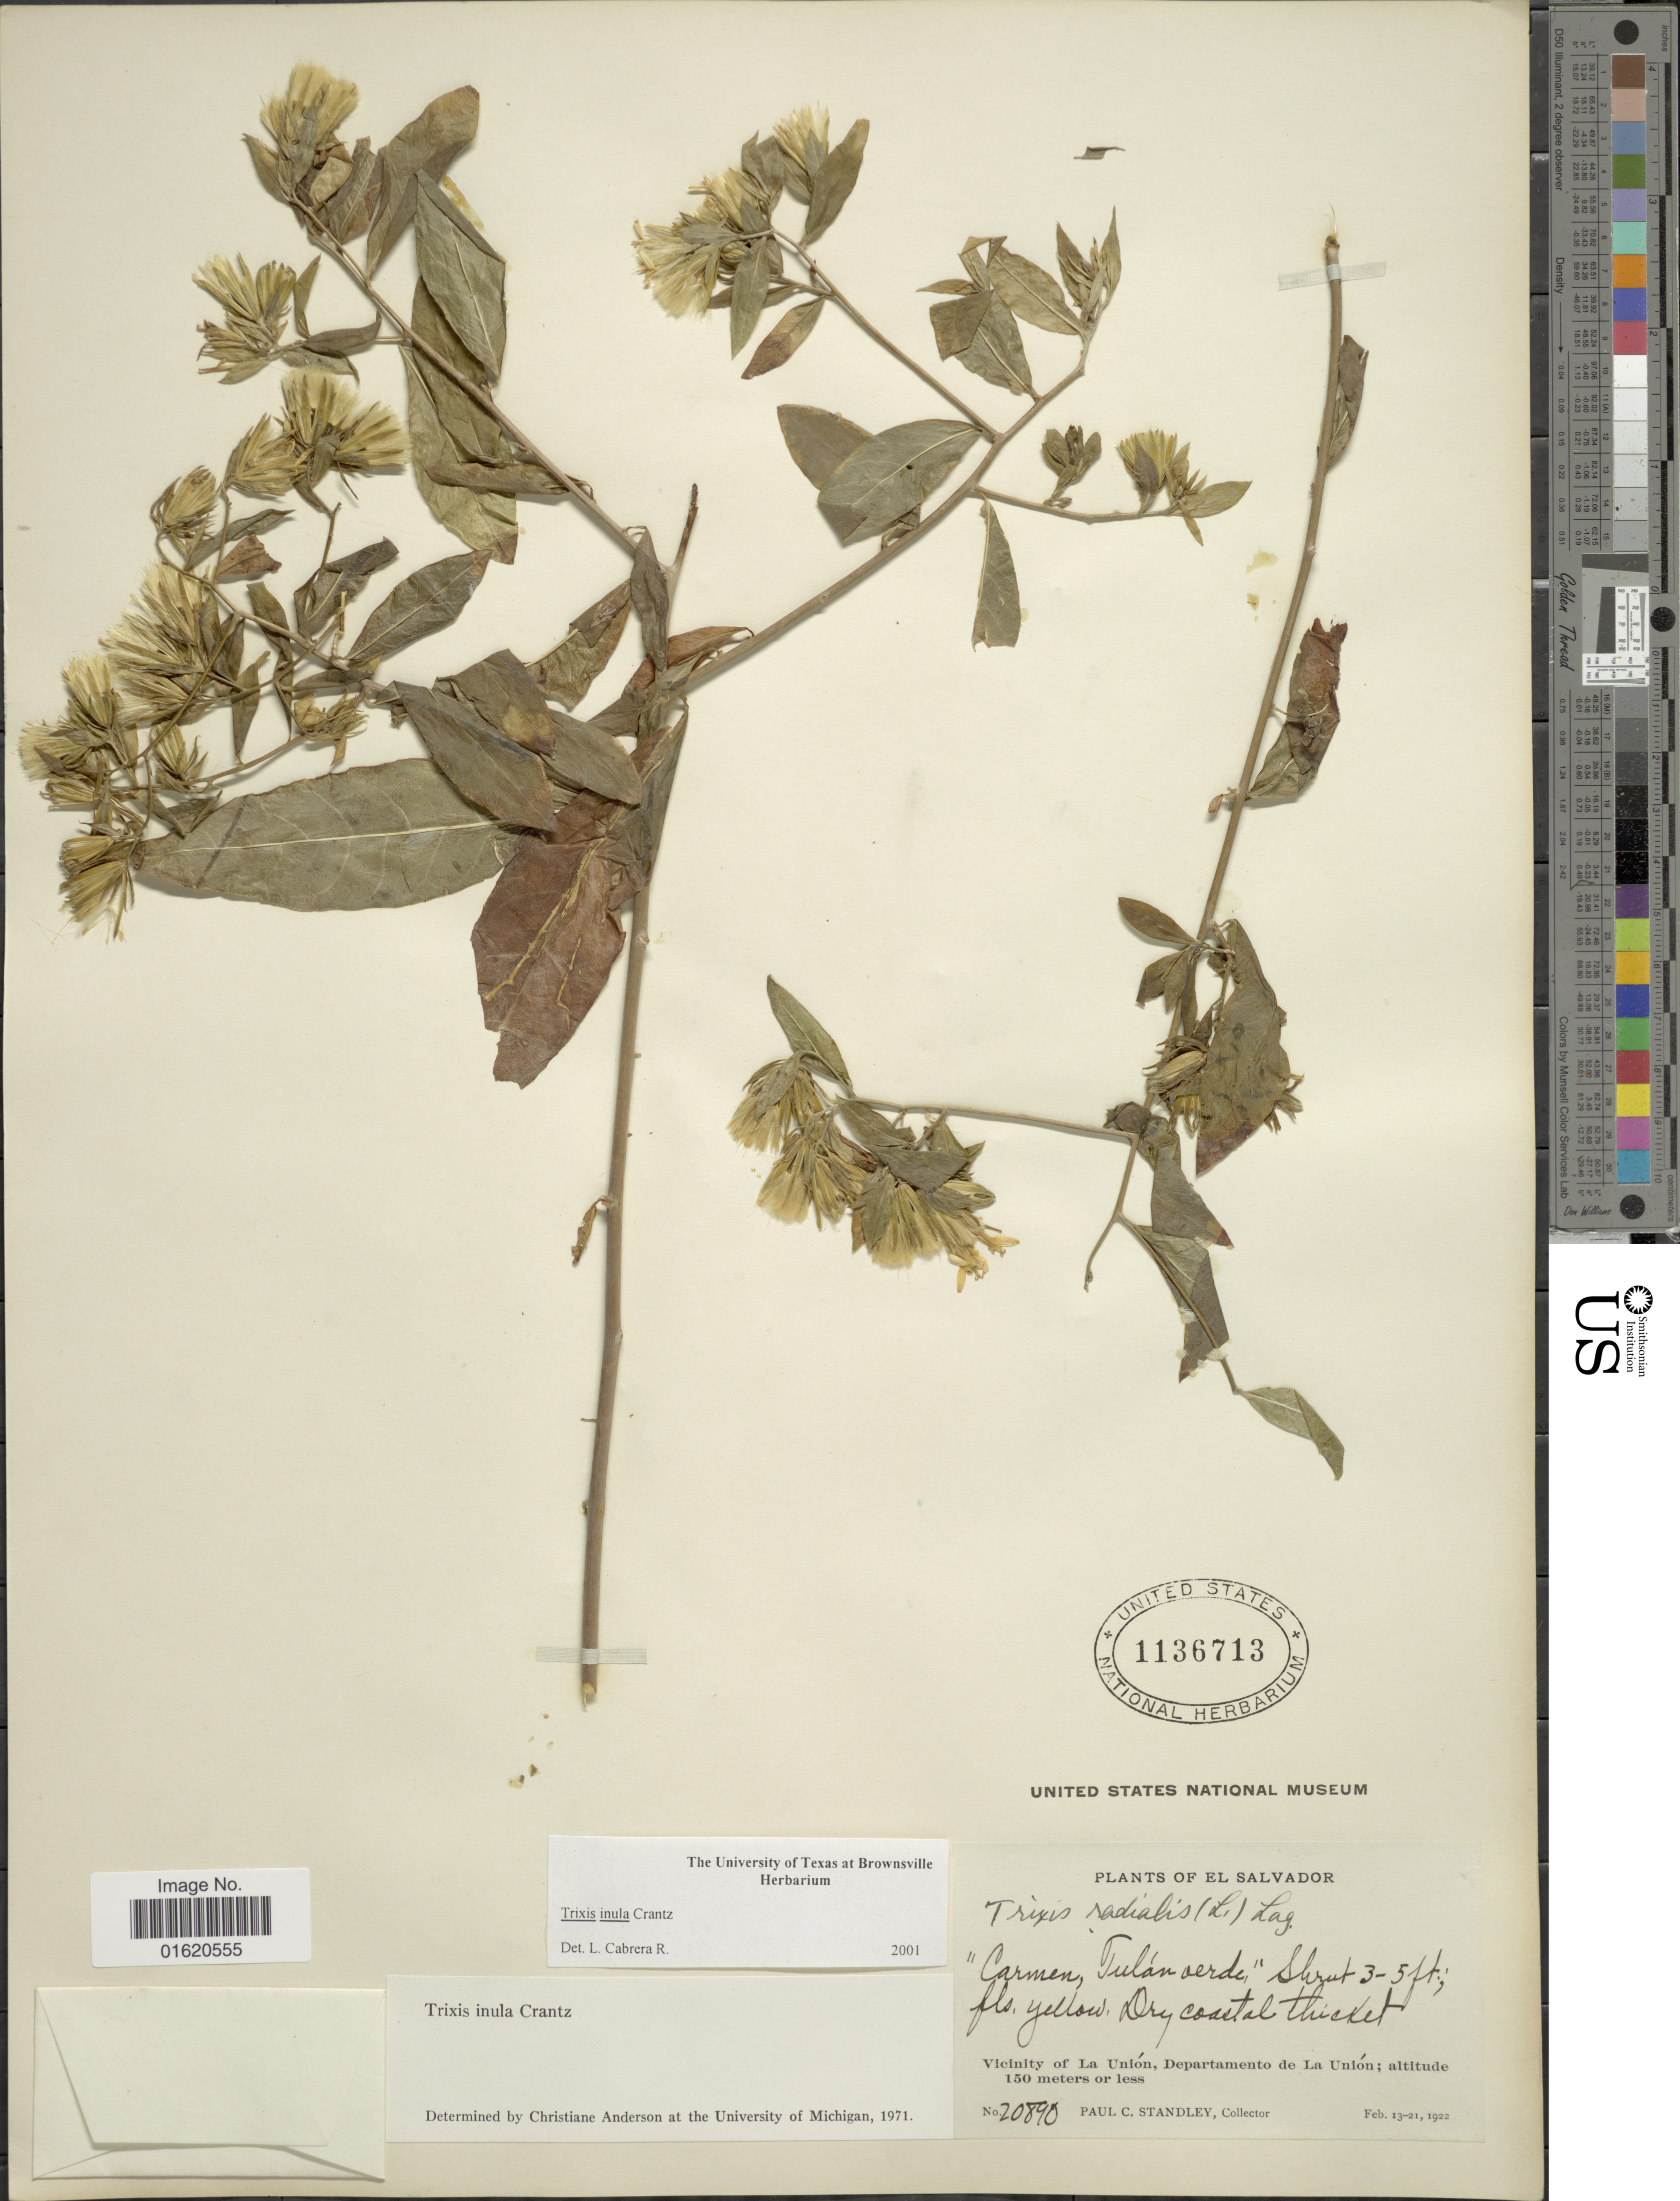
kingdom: Plantae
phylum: Tracheophyta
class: Magnoliopsida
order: Asterales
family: Asteraceae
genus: Trixis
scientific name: Trixis inula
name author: Crantz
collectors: P. C. Standley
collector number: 20890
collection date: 1922-02-13/1922-02-21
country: El Salvador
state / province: La Union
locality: Carmen Tulan verde, dry coastal thicket, vicinity of La Unión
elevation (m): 150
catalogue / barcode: US 1136713